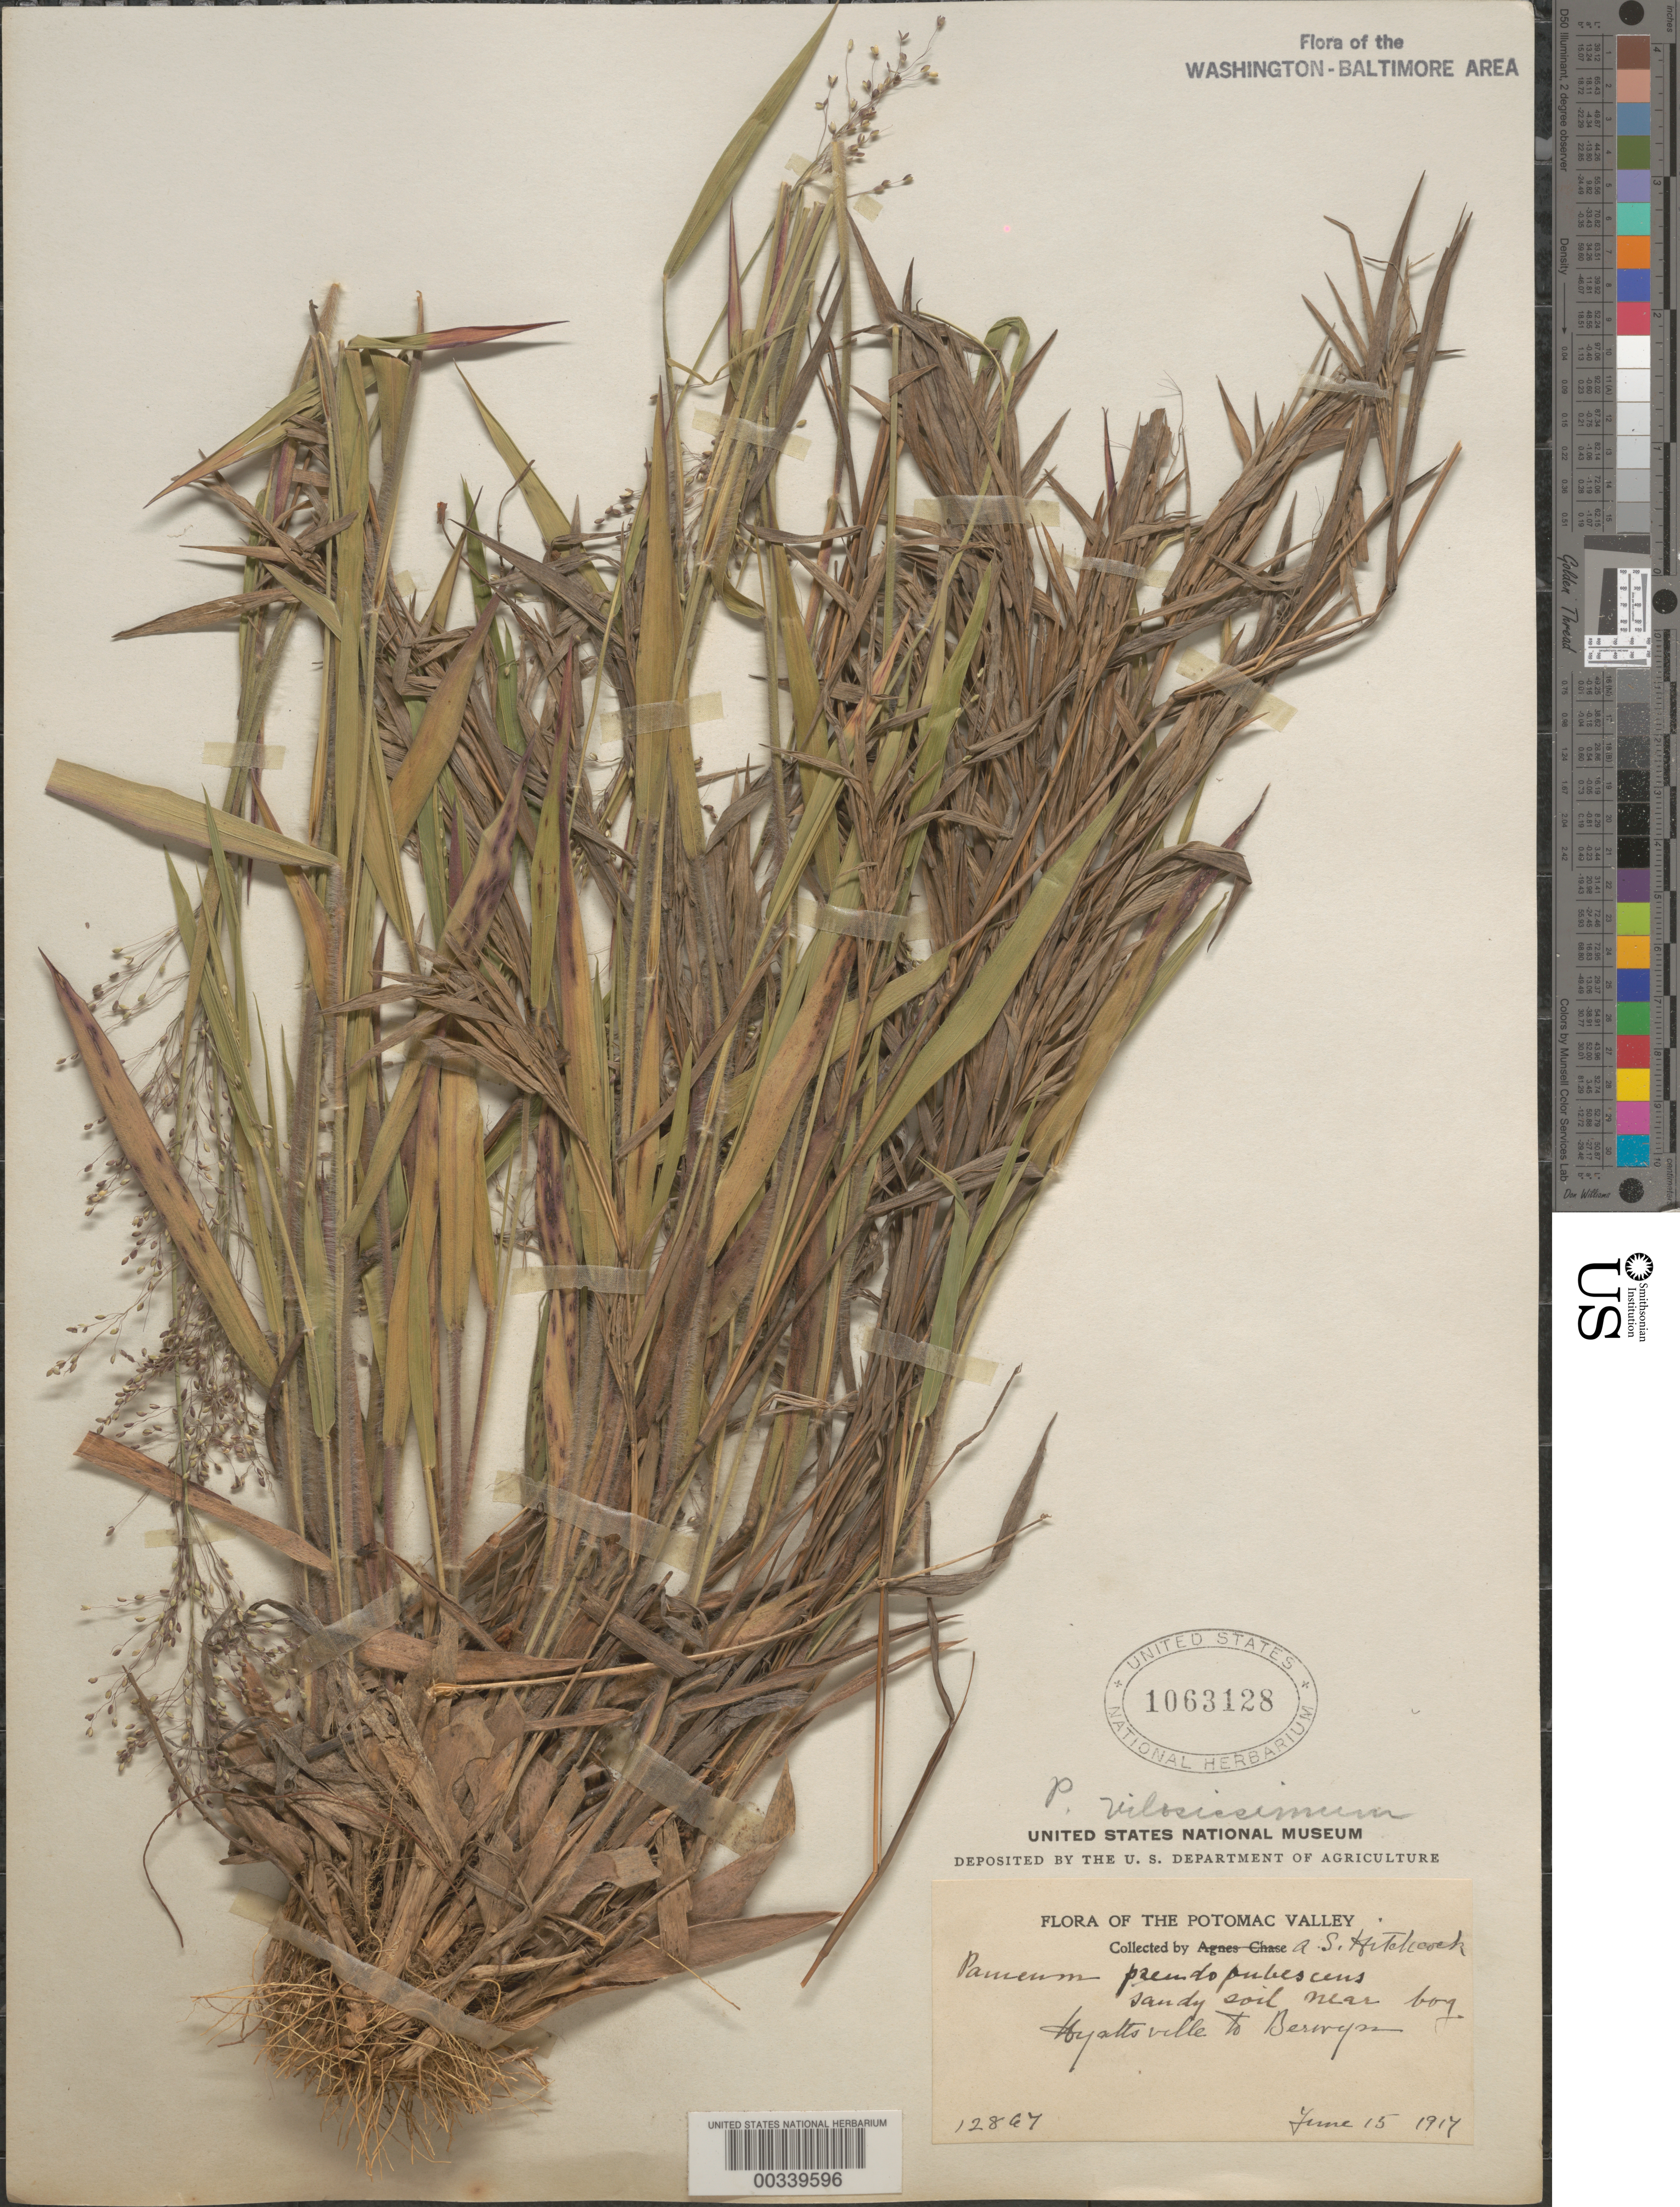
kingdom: Plantae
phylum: Tracheophyta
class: Liliopsida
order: Poales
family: Poaceae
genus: Dichanthelium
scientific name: Dichanthelium ovale subsp. villosissimum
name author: (Nash) Freckmann & Lelong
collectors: A. S. Hitchcock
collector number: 12867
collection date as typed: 15 Jun 1917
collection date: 1917-06-15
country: United States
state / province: Maryland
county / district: Prince George's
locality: Hyattsville to Berwyn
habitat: Sandy soil near bog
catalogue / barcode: US 1063128